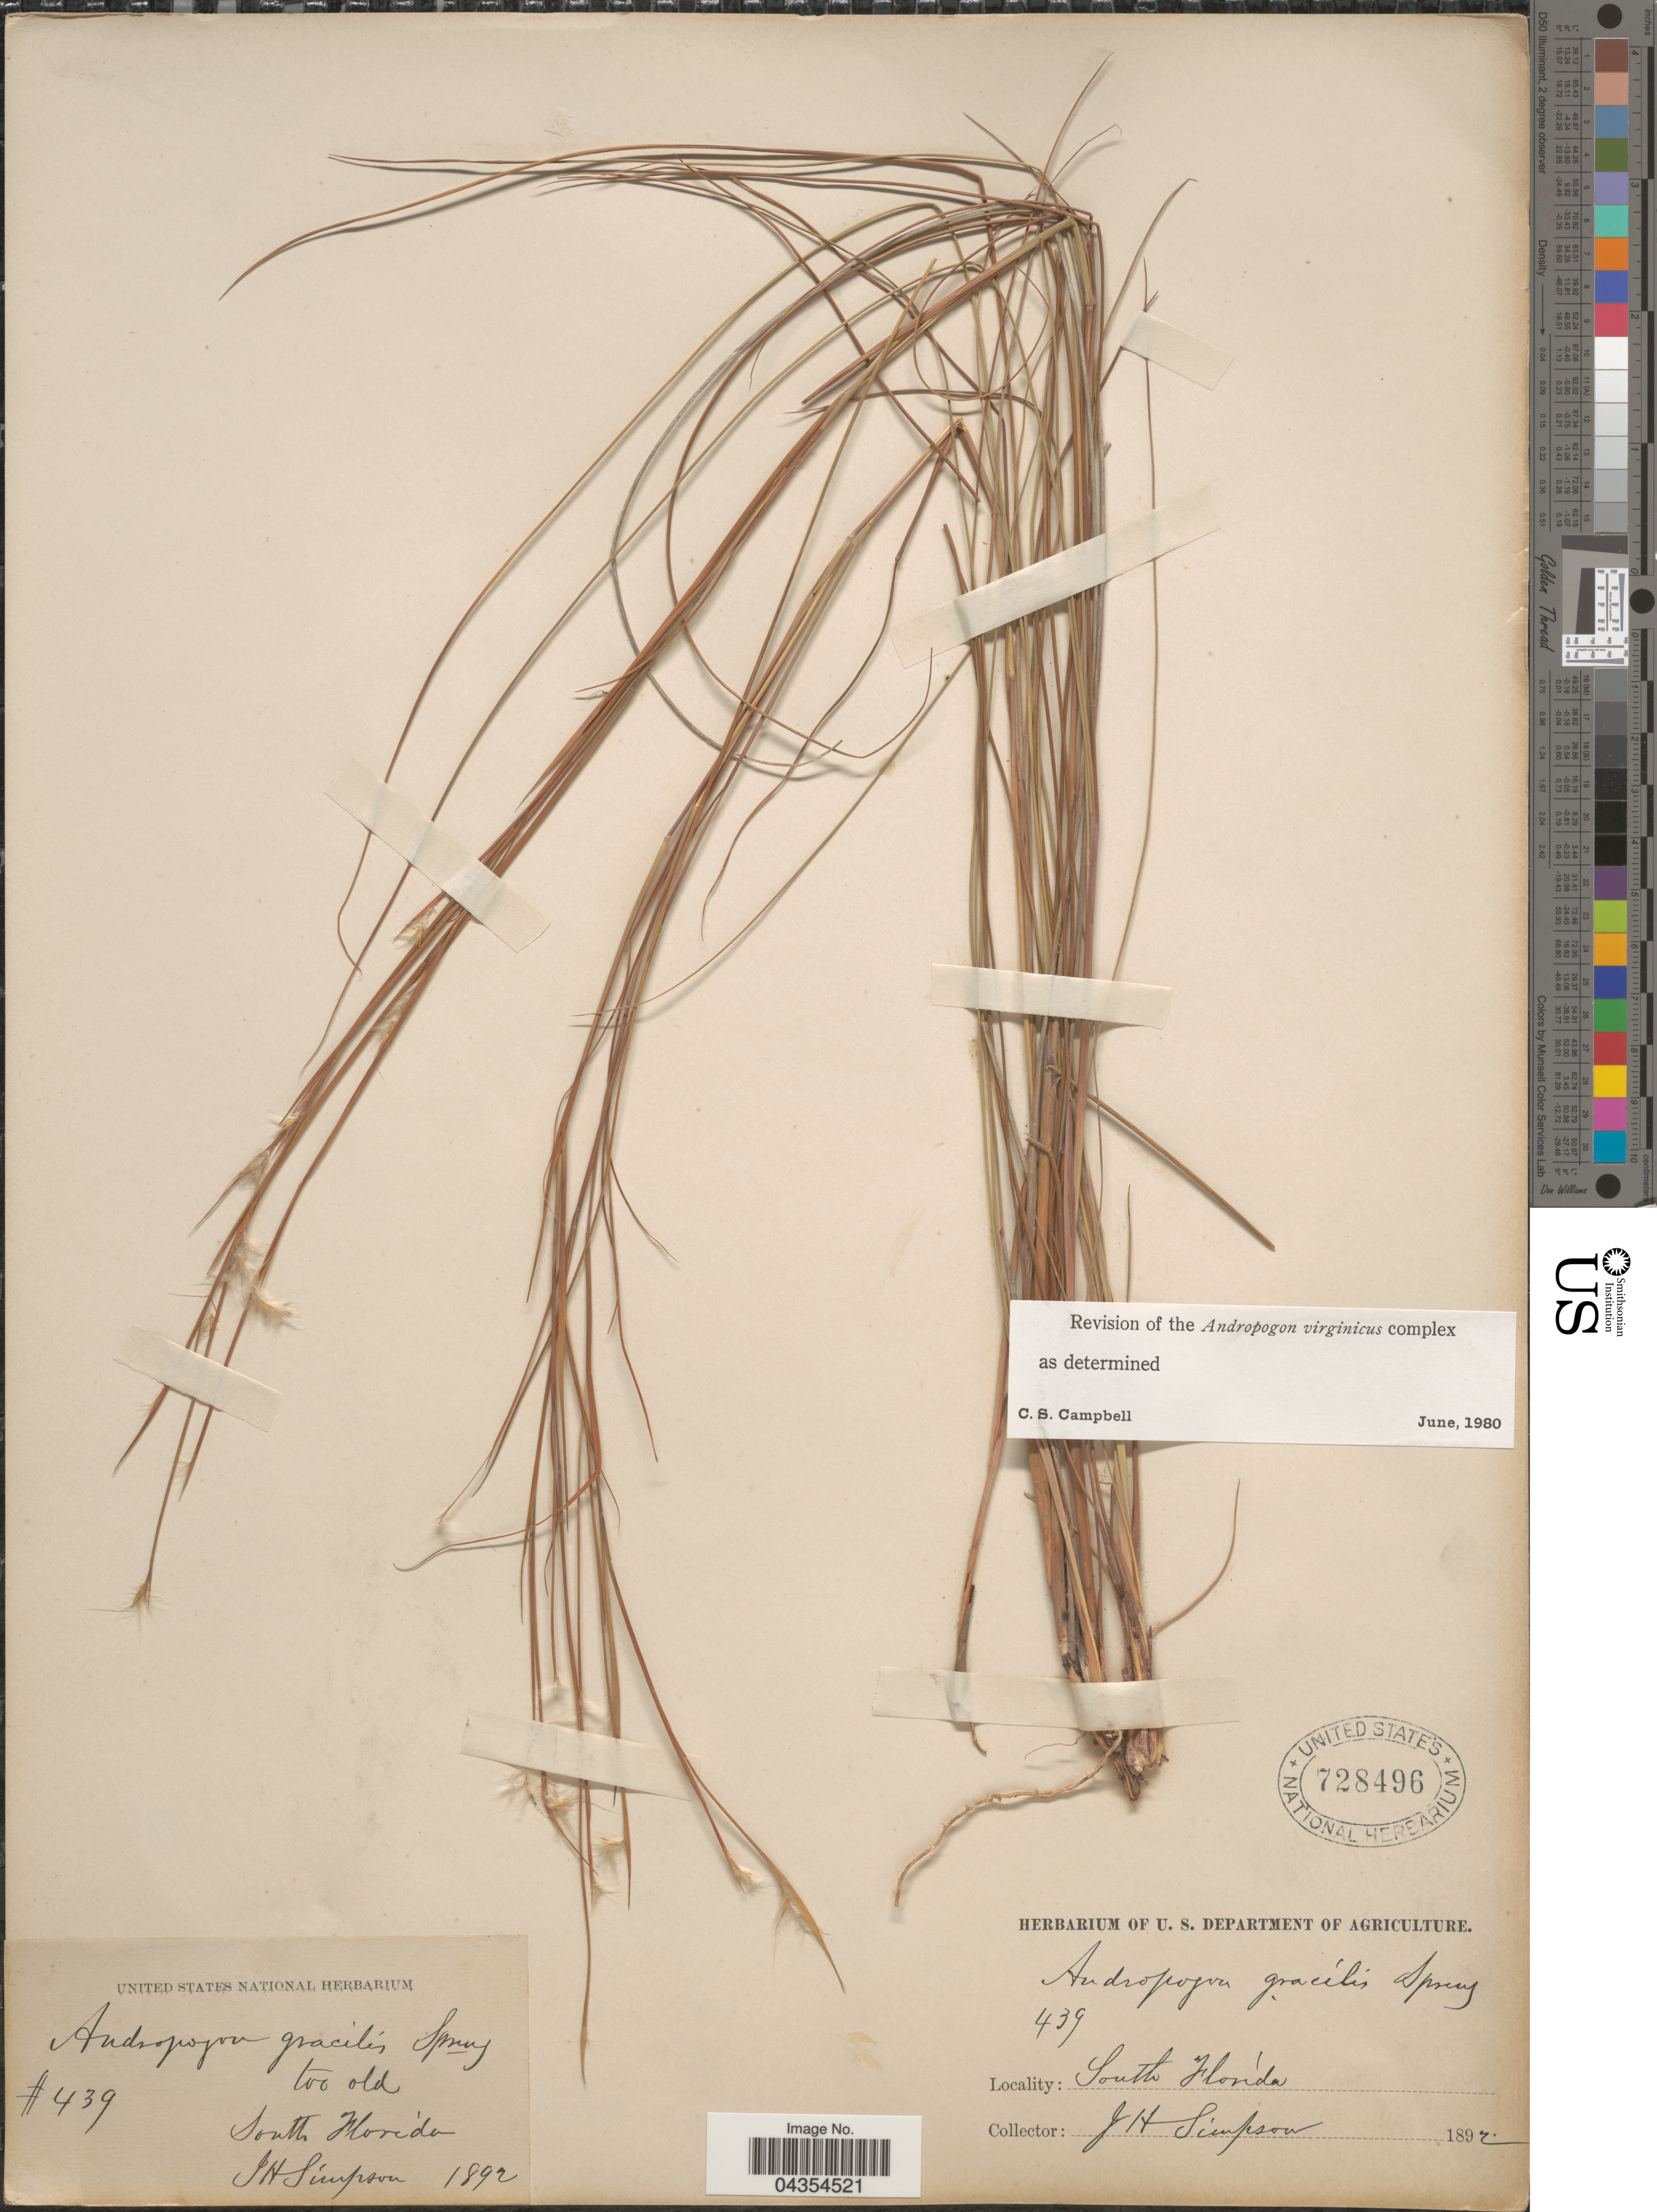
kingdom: Plantae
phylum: Tracheophyta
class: Liliopsida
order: Poales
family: Poaceae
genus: Schizachyrium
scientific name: Schizachyrium gracile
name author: (Spreng.) Nash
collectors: J. H. Simpson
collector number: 439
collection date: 1892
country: United States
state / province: Florida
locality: South Florida.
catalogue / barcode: US 728496